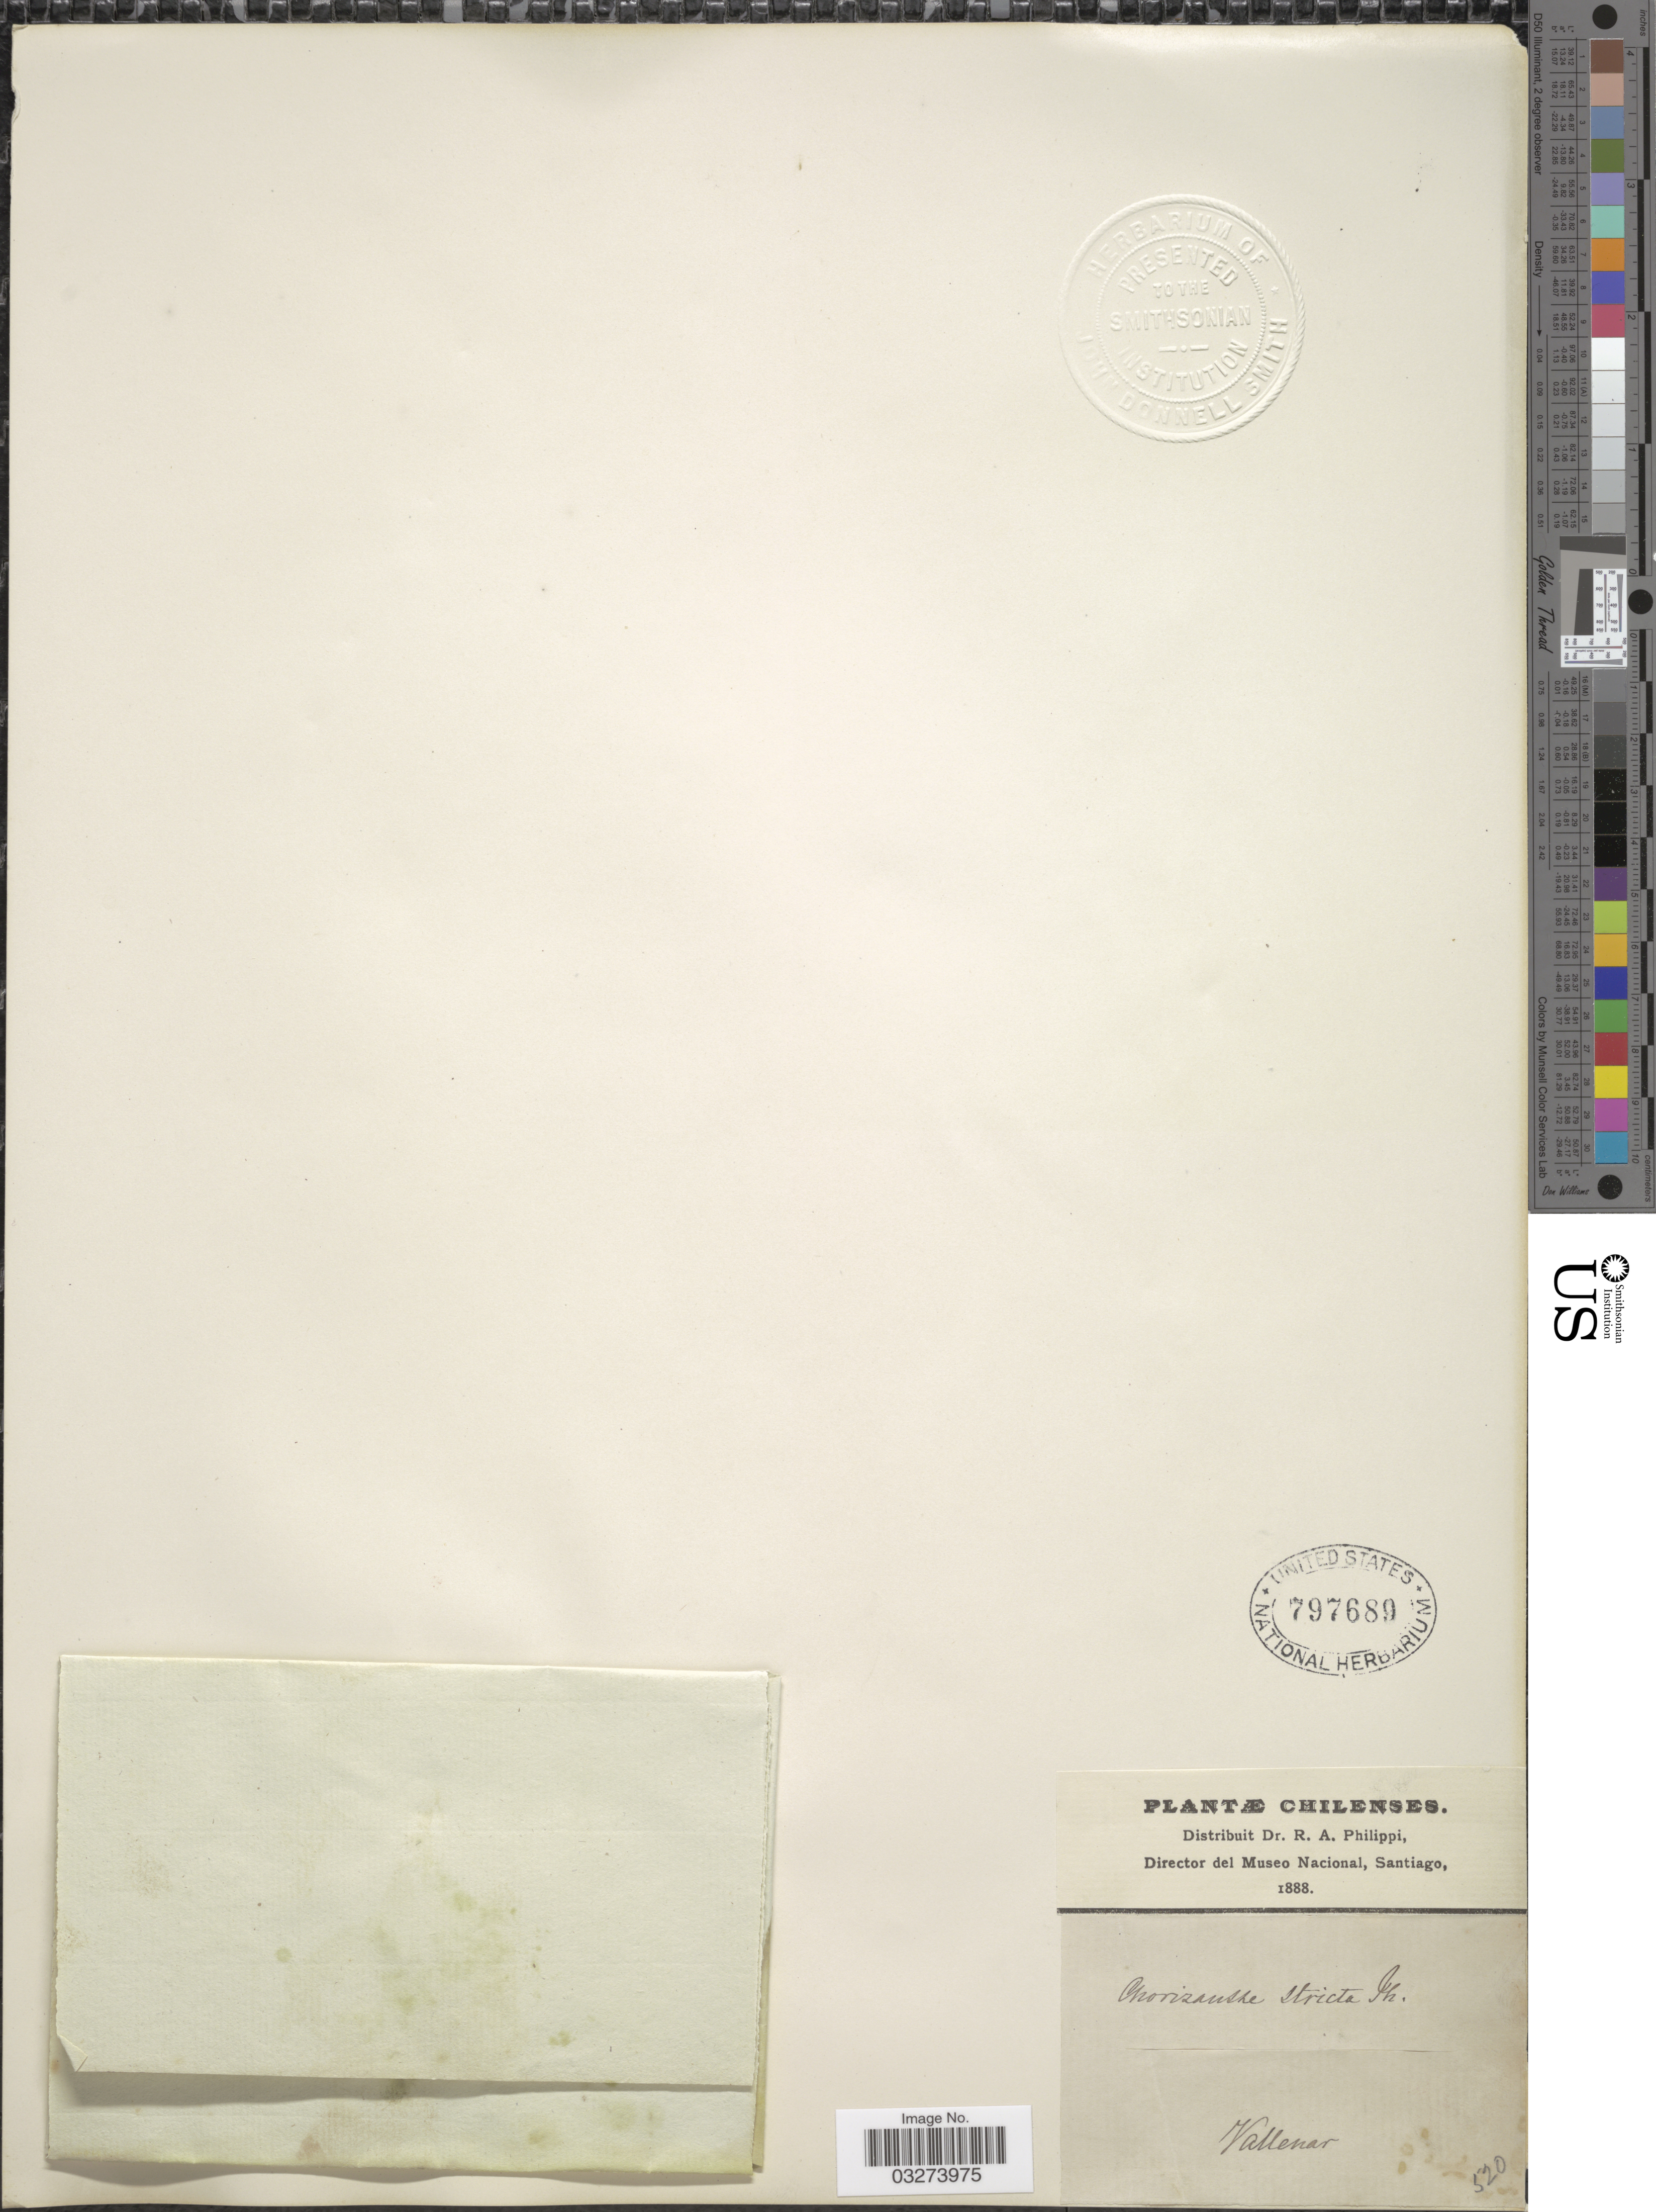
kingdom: Plantae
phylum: Tracheophyta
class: Magnoliopsida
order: Caryophyllales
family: Polygonaceae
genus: Chorizanthe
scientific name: Chorizanthe stricta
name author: Phil.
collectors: ex. herb. R.A. Philippi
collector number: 520?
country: Chile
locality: Vallenar.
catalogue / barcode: US 797689